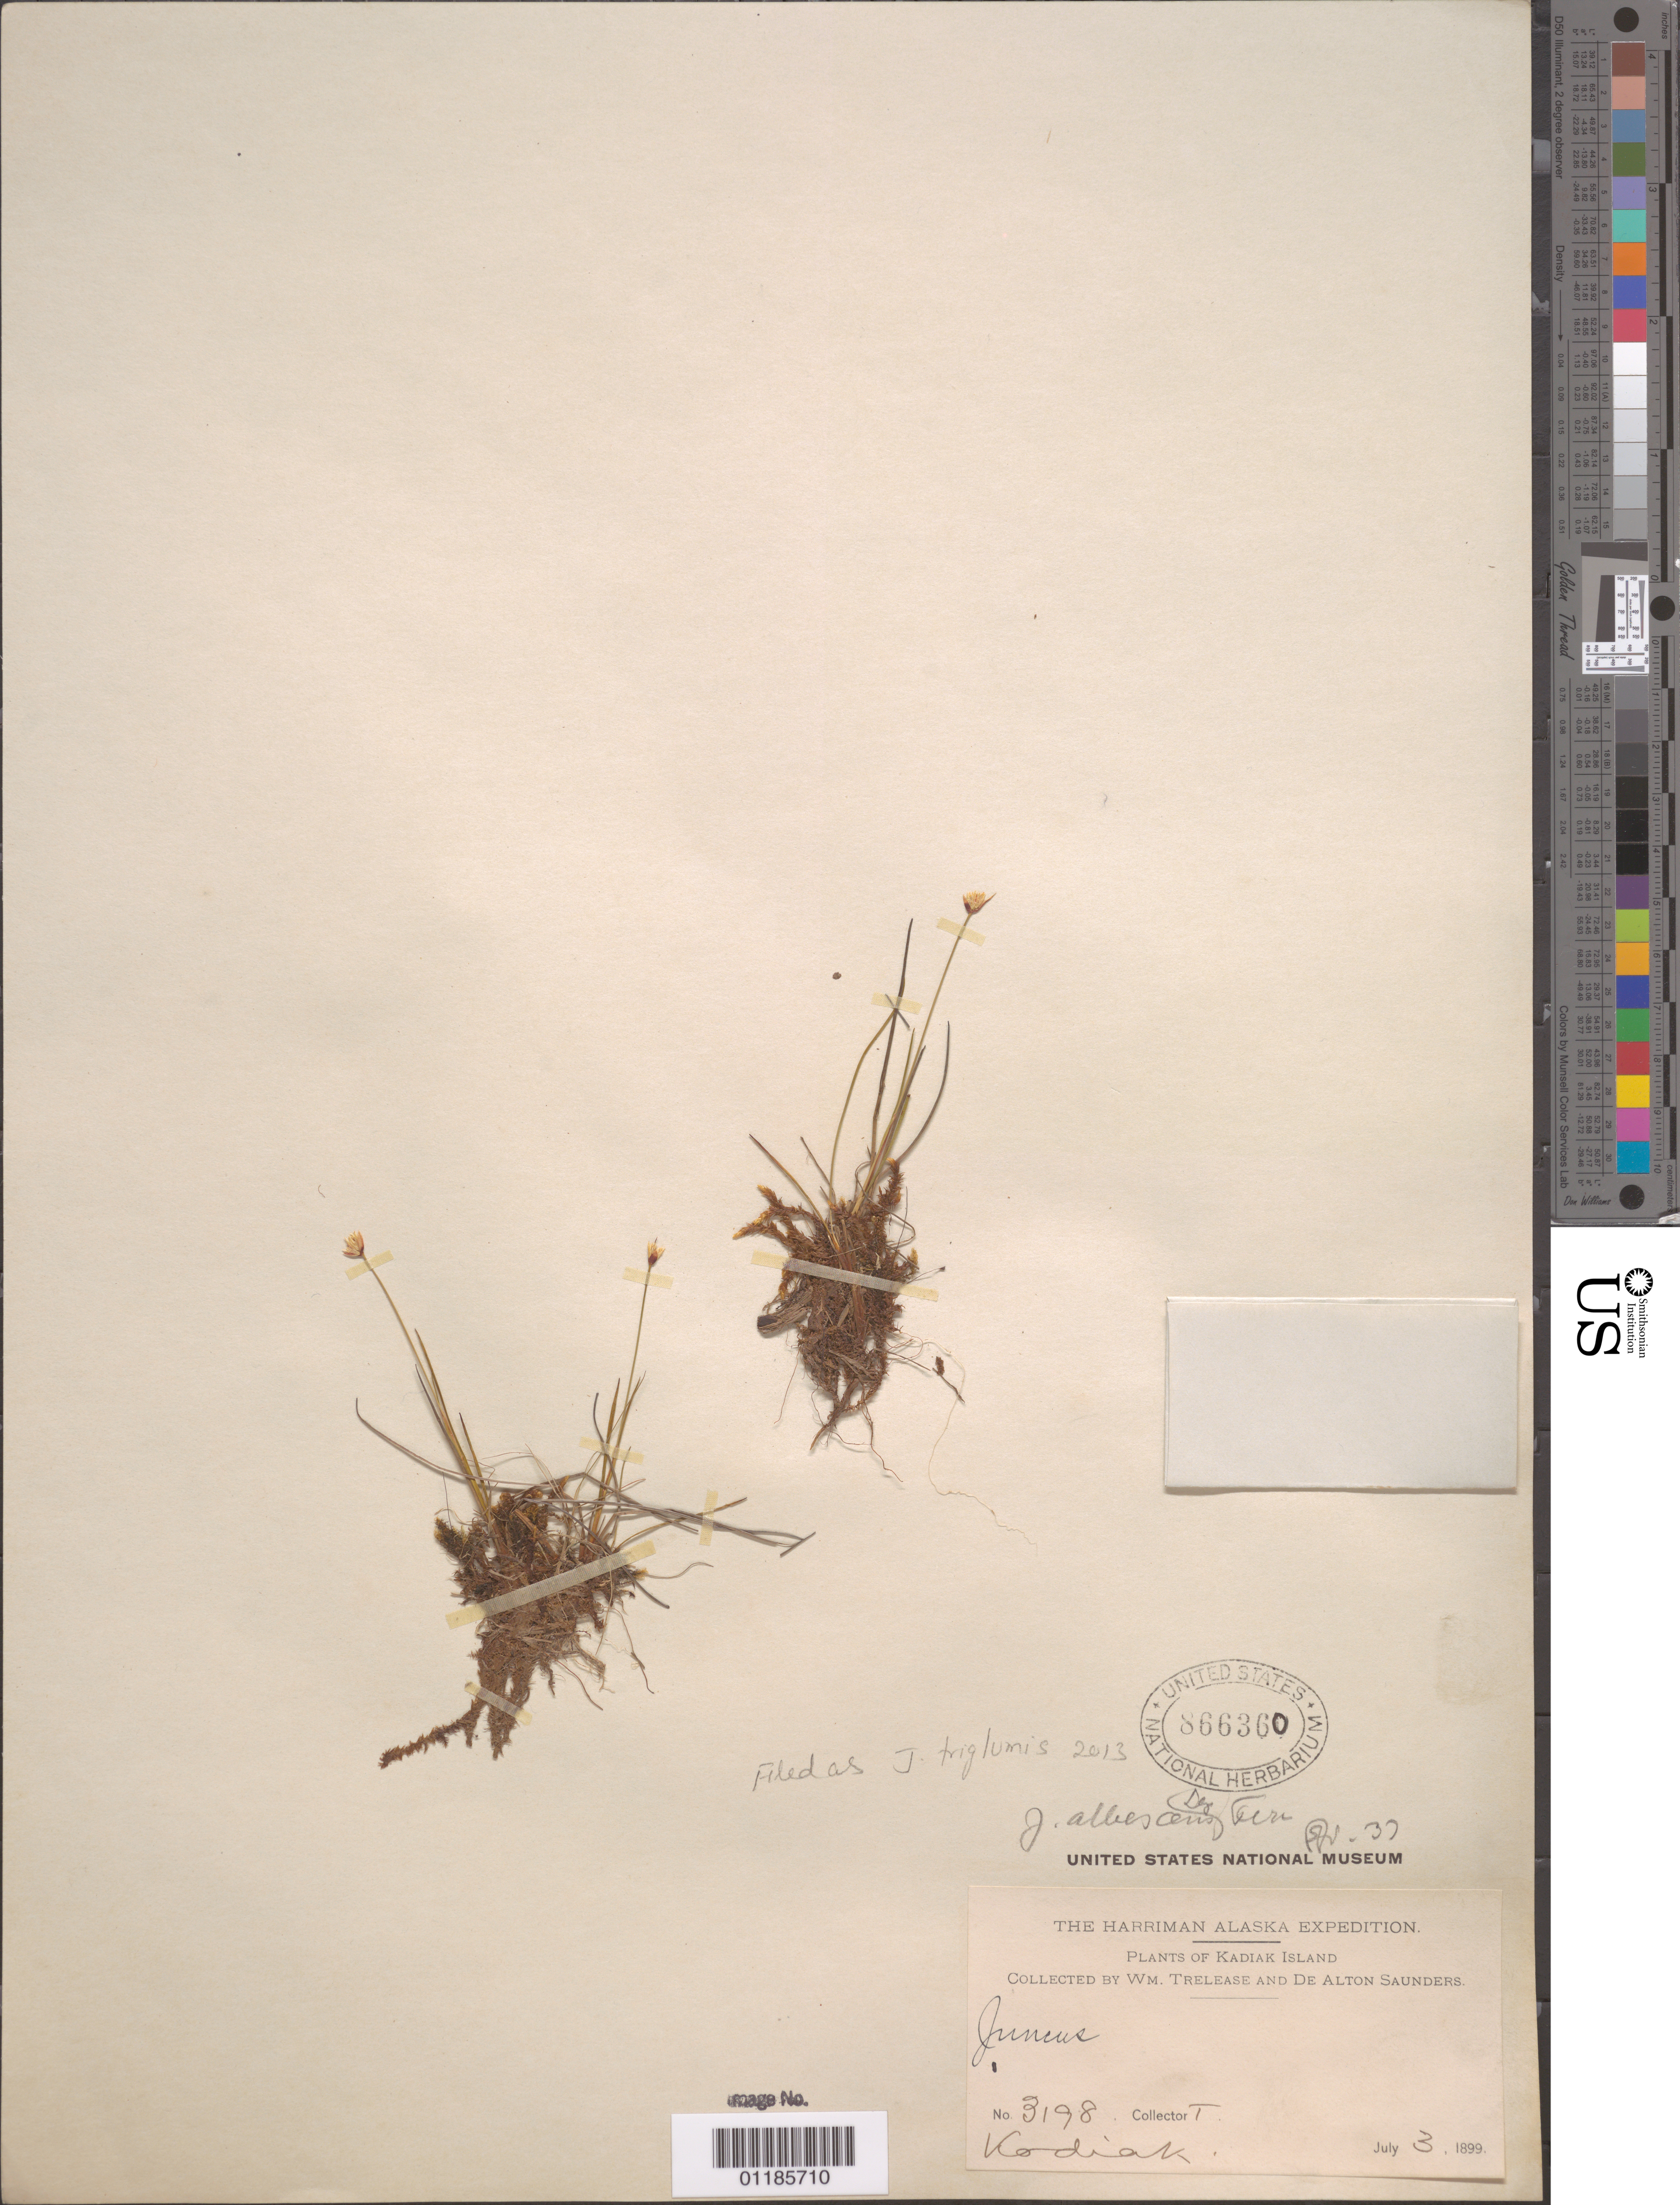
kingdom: Plantae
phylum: Tracheophyta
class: Liliopsida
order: Poales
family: Juncaceae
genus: Juncus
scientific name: Juncus triglumis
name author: L.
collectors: W. Trelease & D. Saunders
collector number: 3198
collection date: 1899-07-03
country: United States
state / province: Alaska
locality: Kodiak.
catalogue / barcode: US 866360